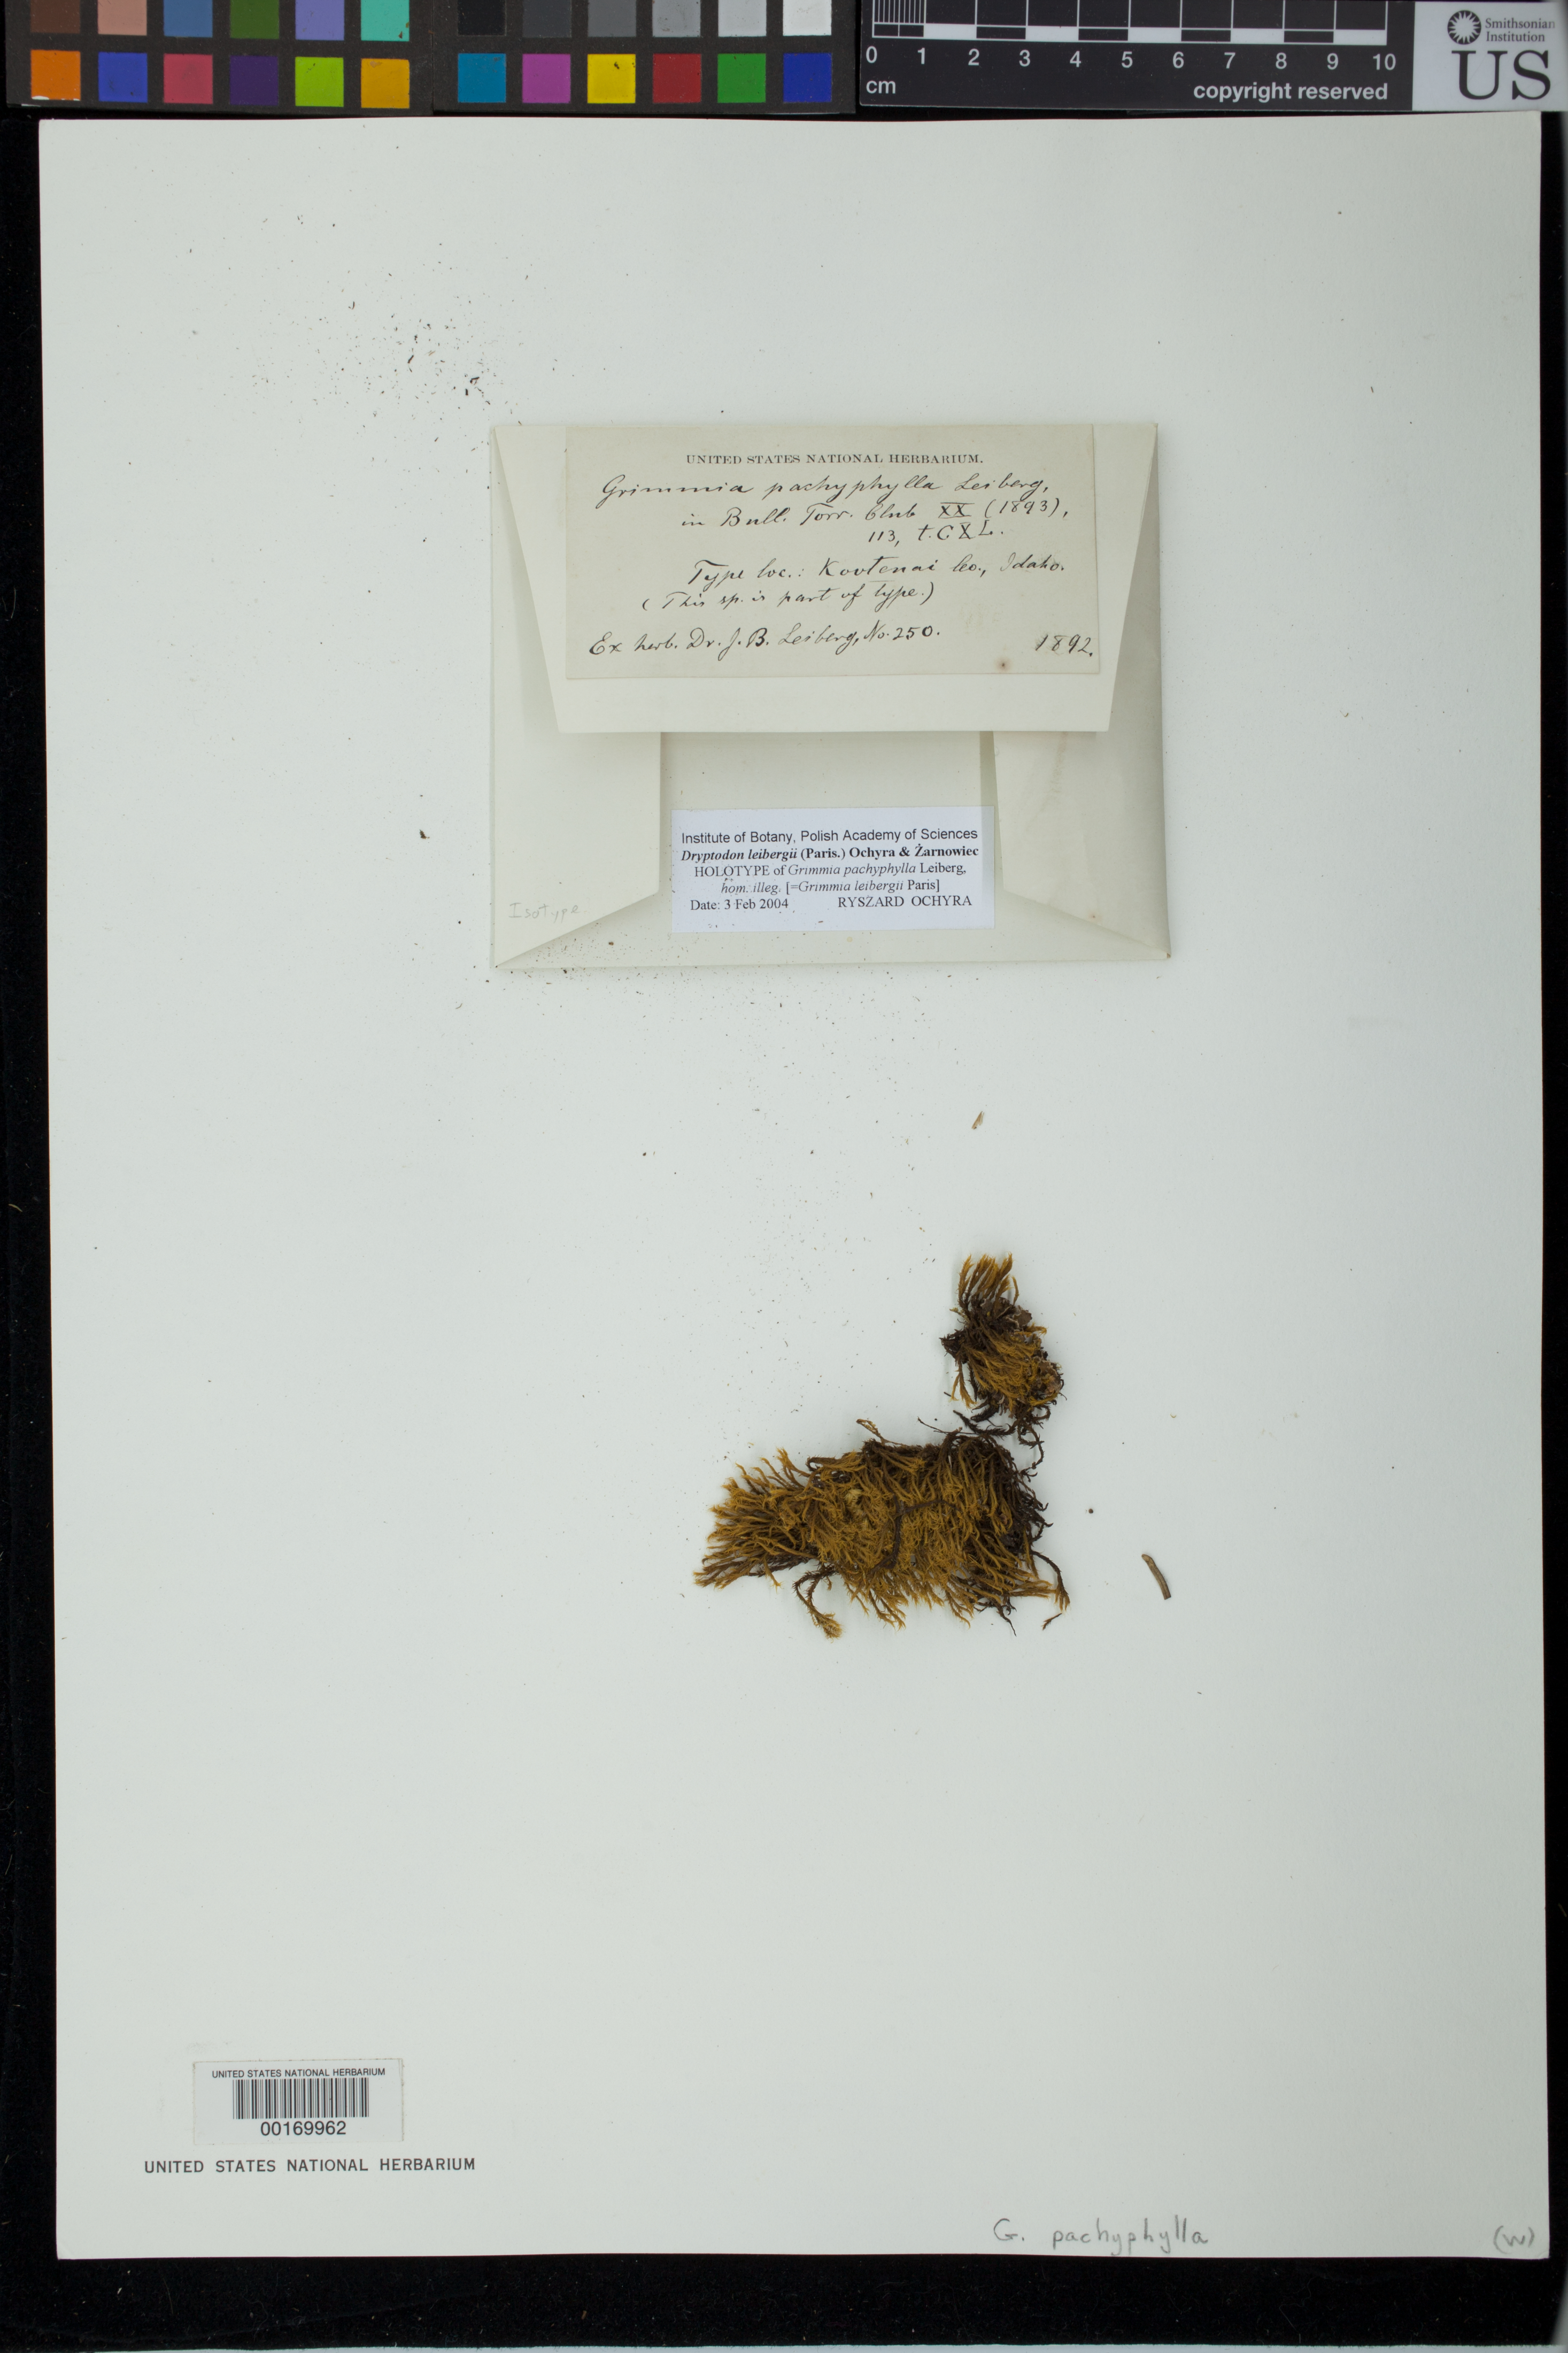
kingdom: Plantae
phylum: Bryophyta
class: Bryopsida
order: Grimmiales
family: Grimmiaceae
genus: Grimmia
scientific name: Grimmia pachyphylla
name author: Leiberg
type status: Isotype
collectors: J. Leiberg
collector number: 250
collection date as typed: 1892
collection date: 1892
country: United States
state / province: Idaho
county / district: Kootenai